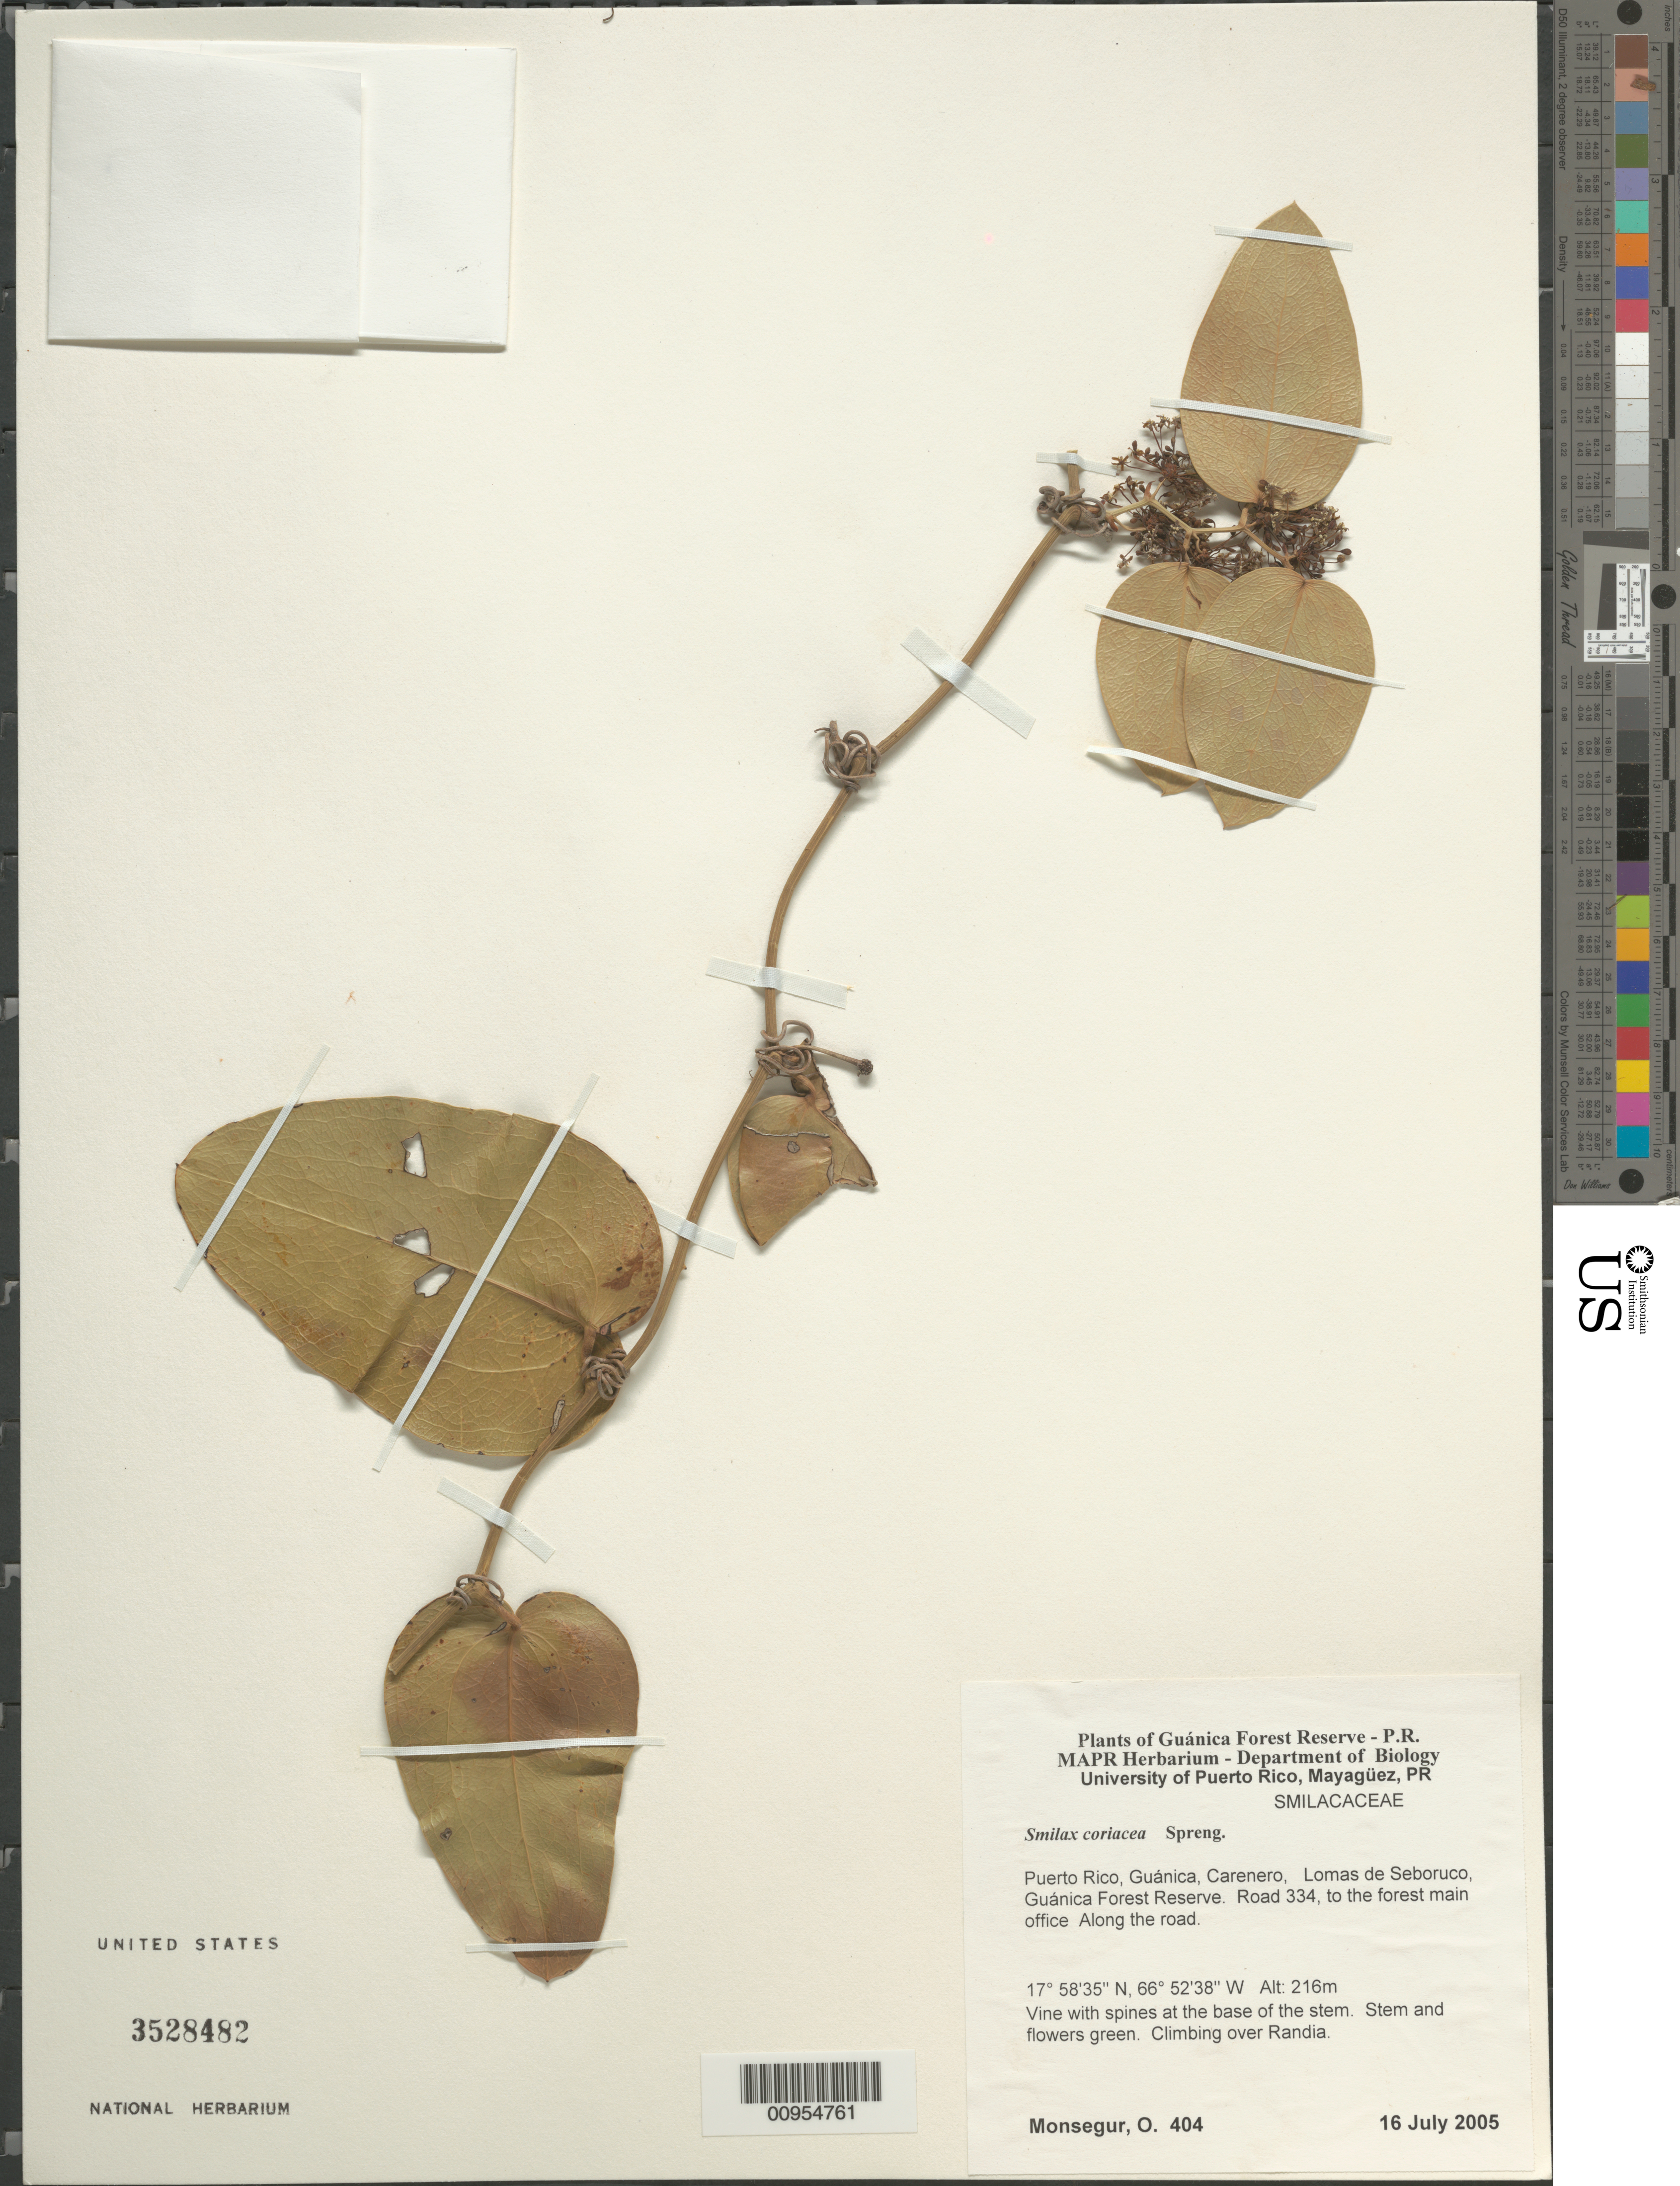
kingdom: Plantae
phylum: Tracheophyta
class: Liliopsida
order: Liliales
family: Smilacaceae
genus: Smilax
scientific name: Smilax coriacea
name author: Spreng.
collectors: O. Monsegur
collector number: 404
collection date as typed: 16 Jul 2005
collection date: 2005-07-16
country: Puerto Rico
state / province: Guánica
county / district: Carenero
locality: Guánica Forest Reserve. Lomas de Seboruco, road 334, to the forest main office. Along the road.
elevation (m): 216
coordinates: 17.58348, 66.52377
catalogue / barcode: US 3528482